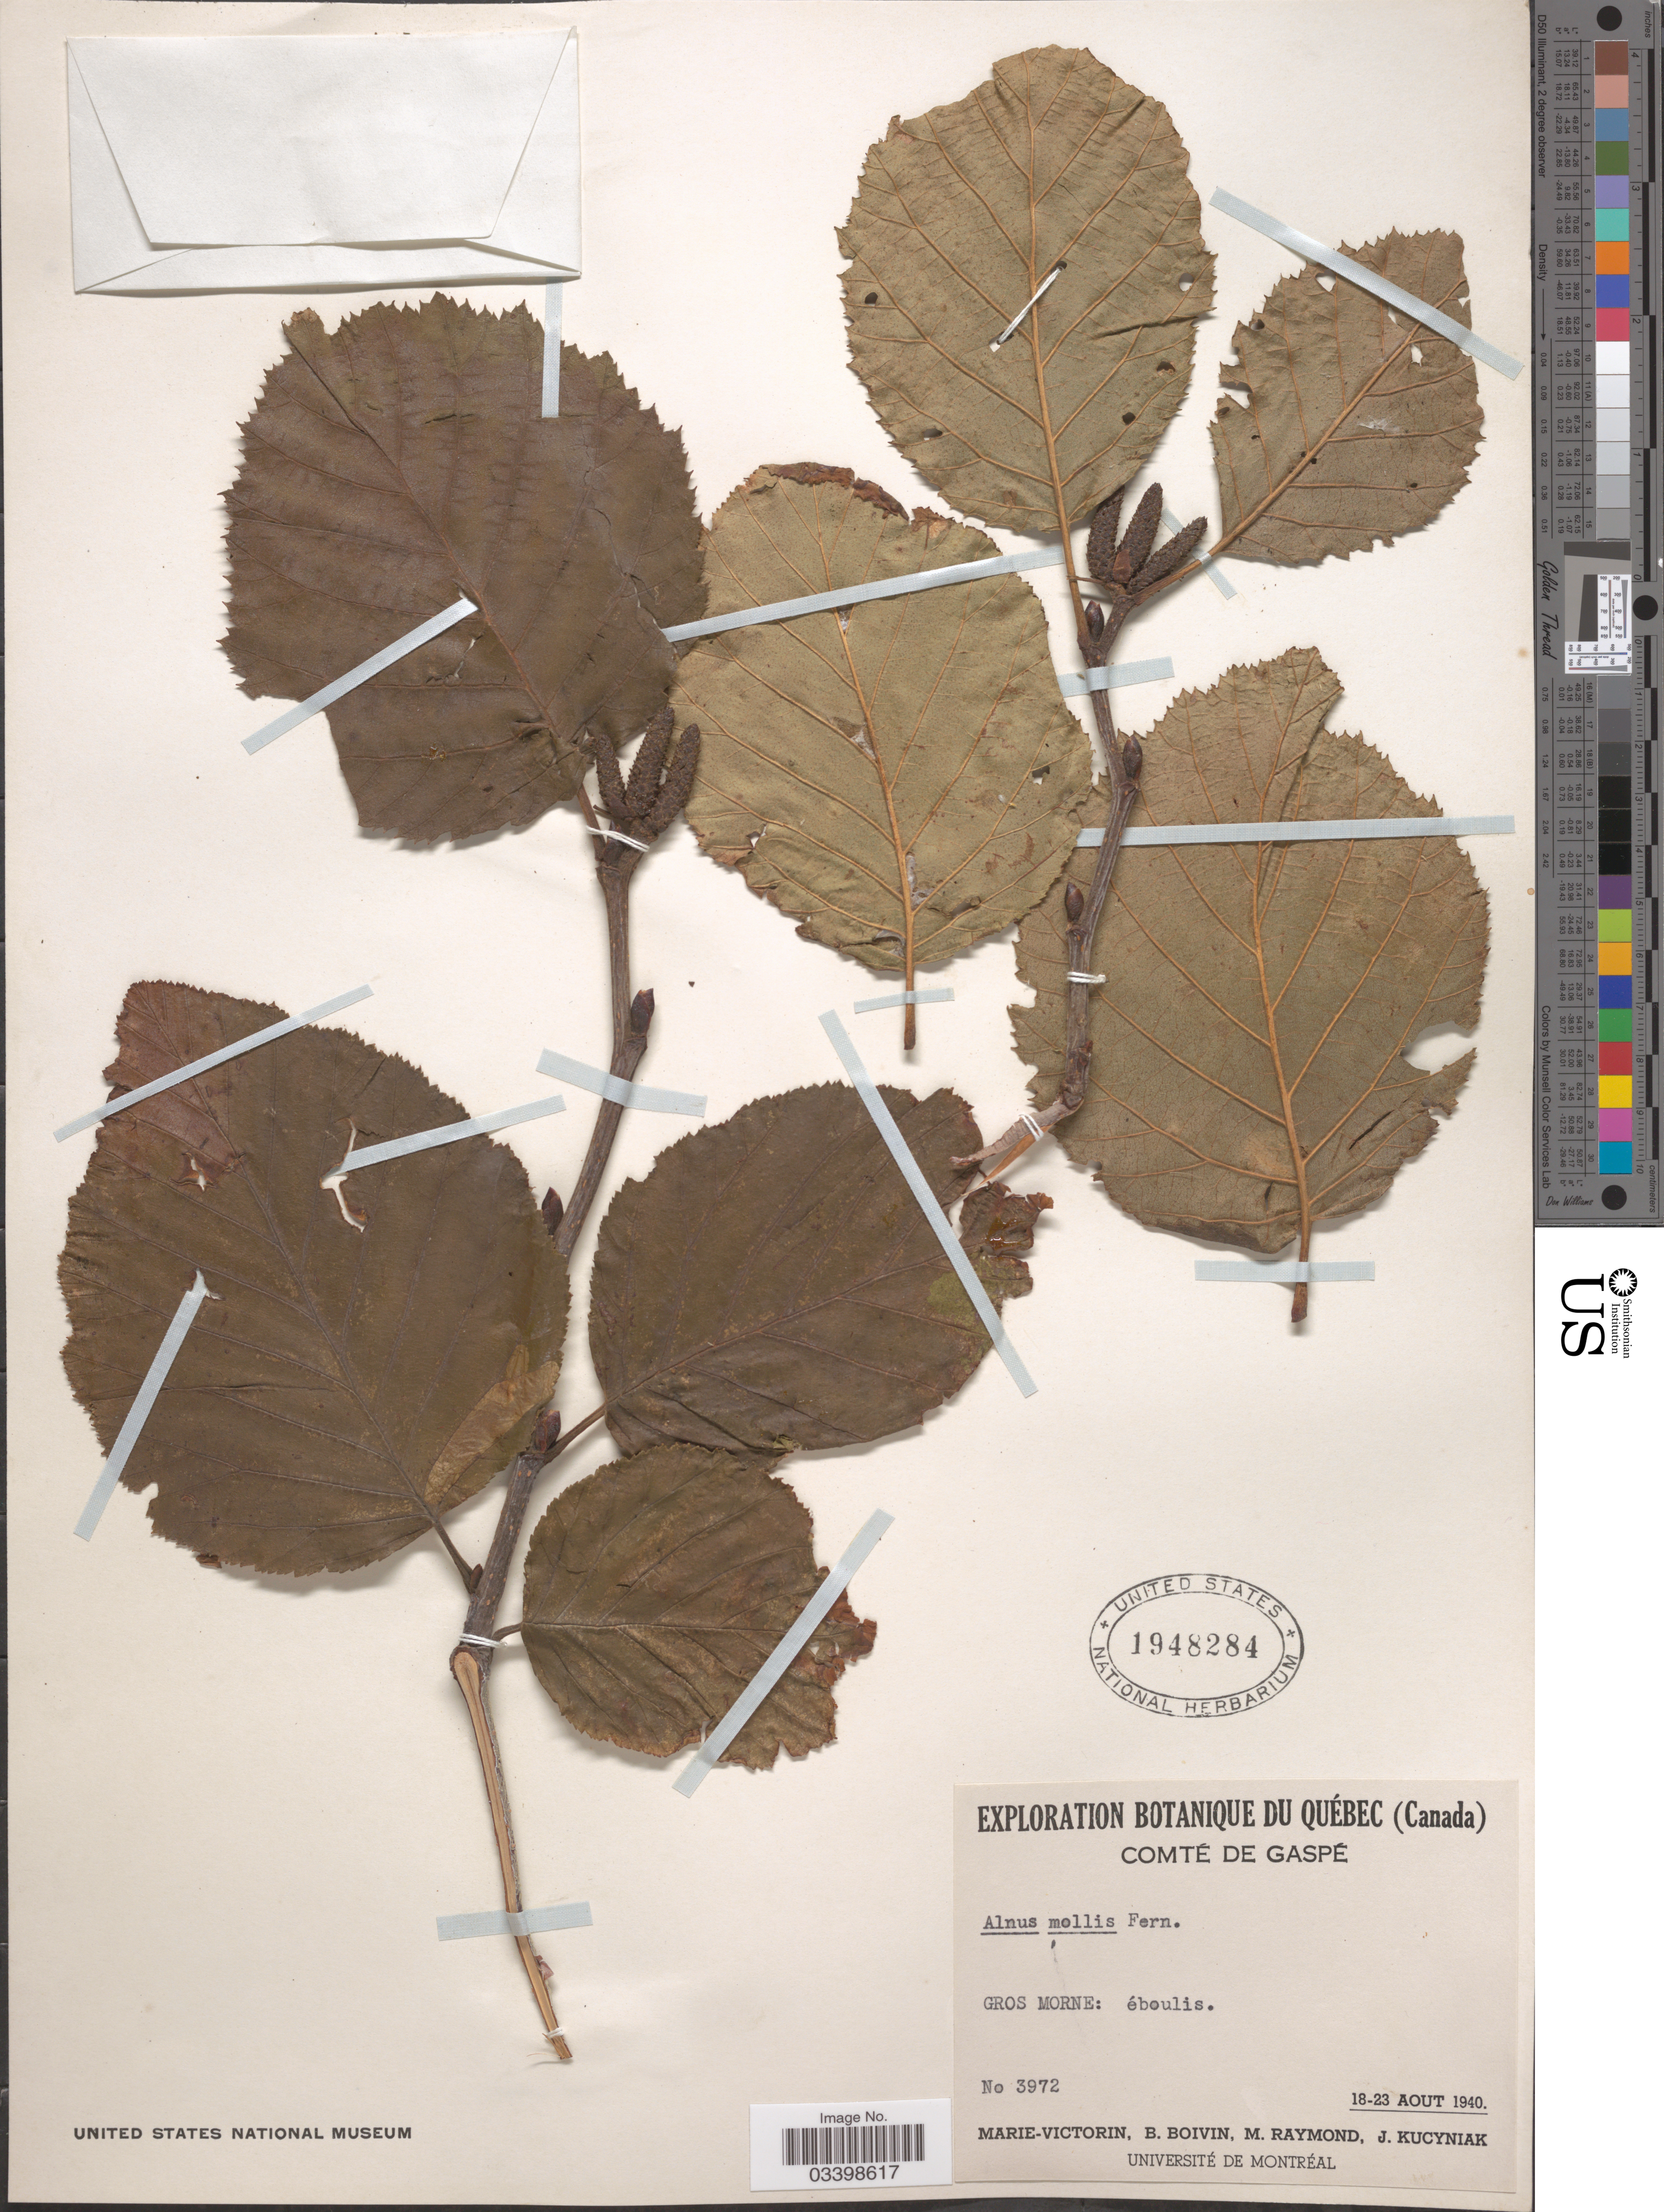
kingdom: Plantae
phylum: Tracheophyta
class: Magnoliopsida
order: Fagales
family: Betulaceae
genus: Alnus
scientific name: Alnus viridis subsp. crispa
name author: (Aiton) Turrill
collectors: -. Marie-Victorin, J. R. B. Boivin, M. Raymond & J. Kucyniak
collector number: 3972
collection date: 1940-08-18/1940-08-23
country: Canada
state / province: Quebec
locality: Comté de Gaspé. Gros Morne: éboulis.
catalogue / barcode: US 1948284